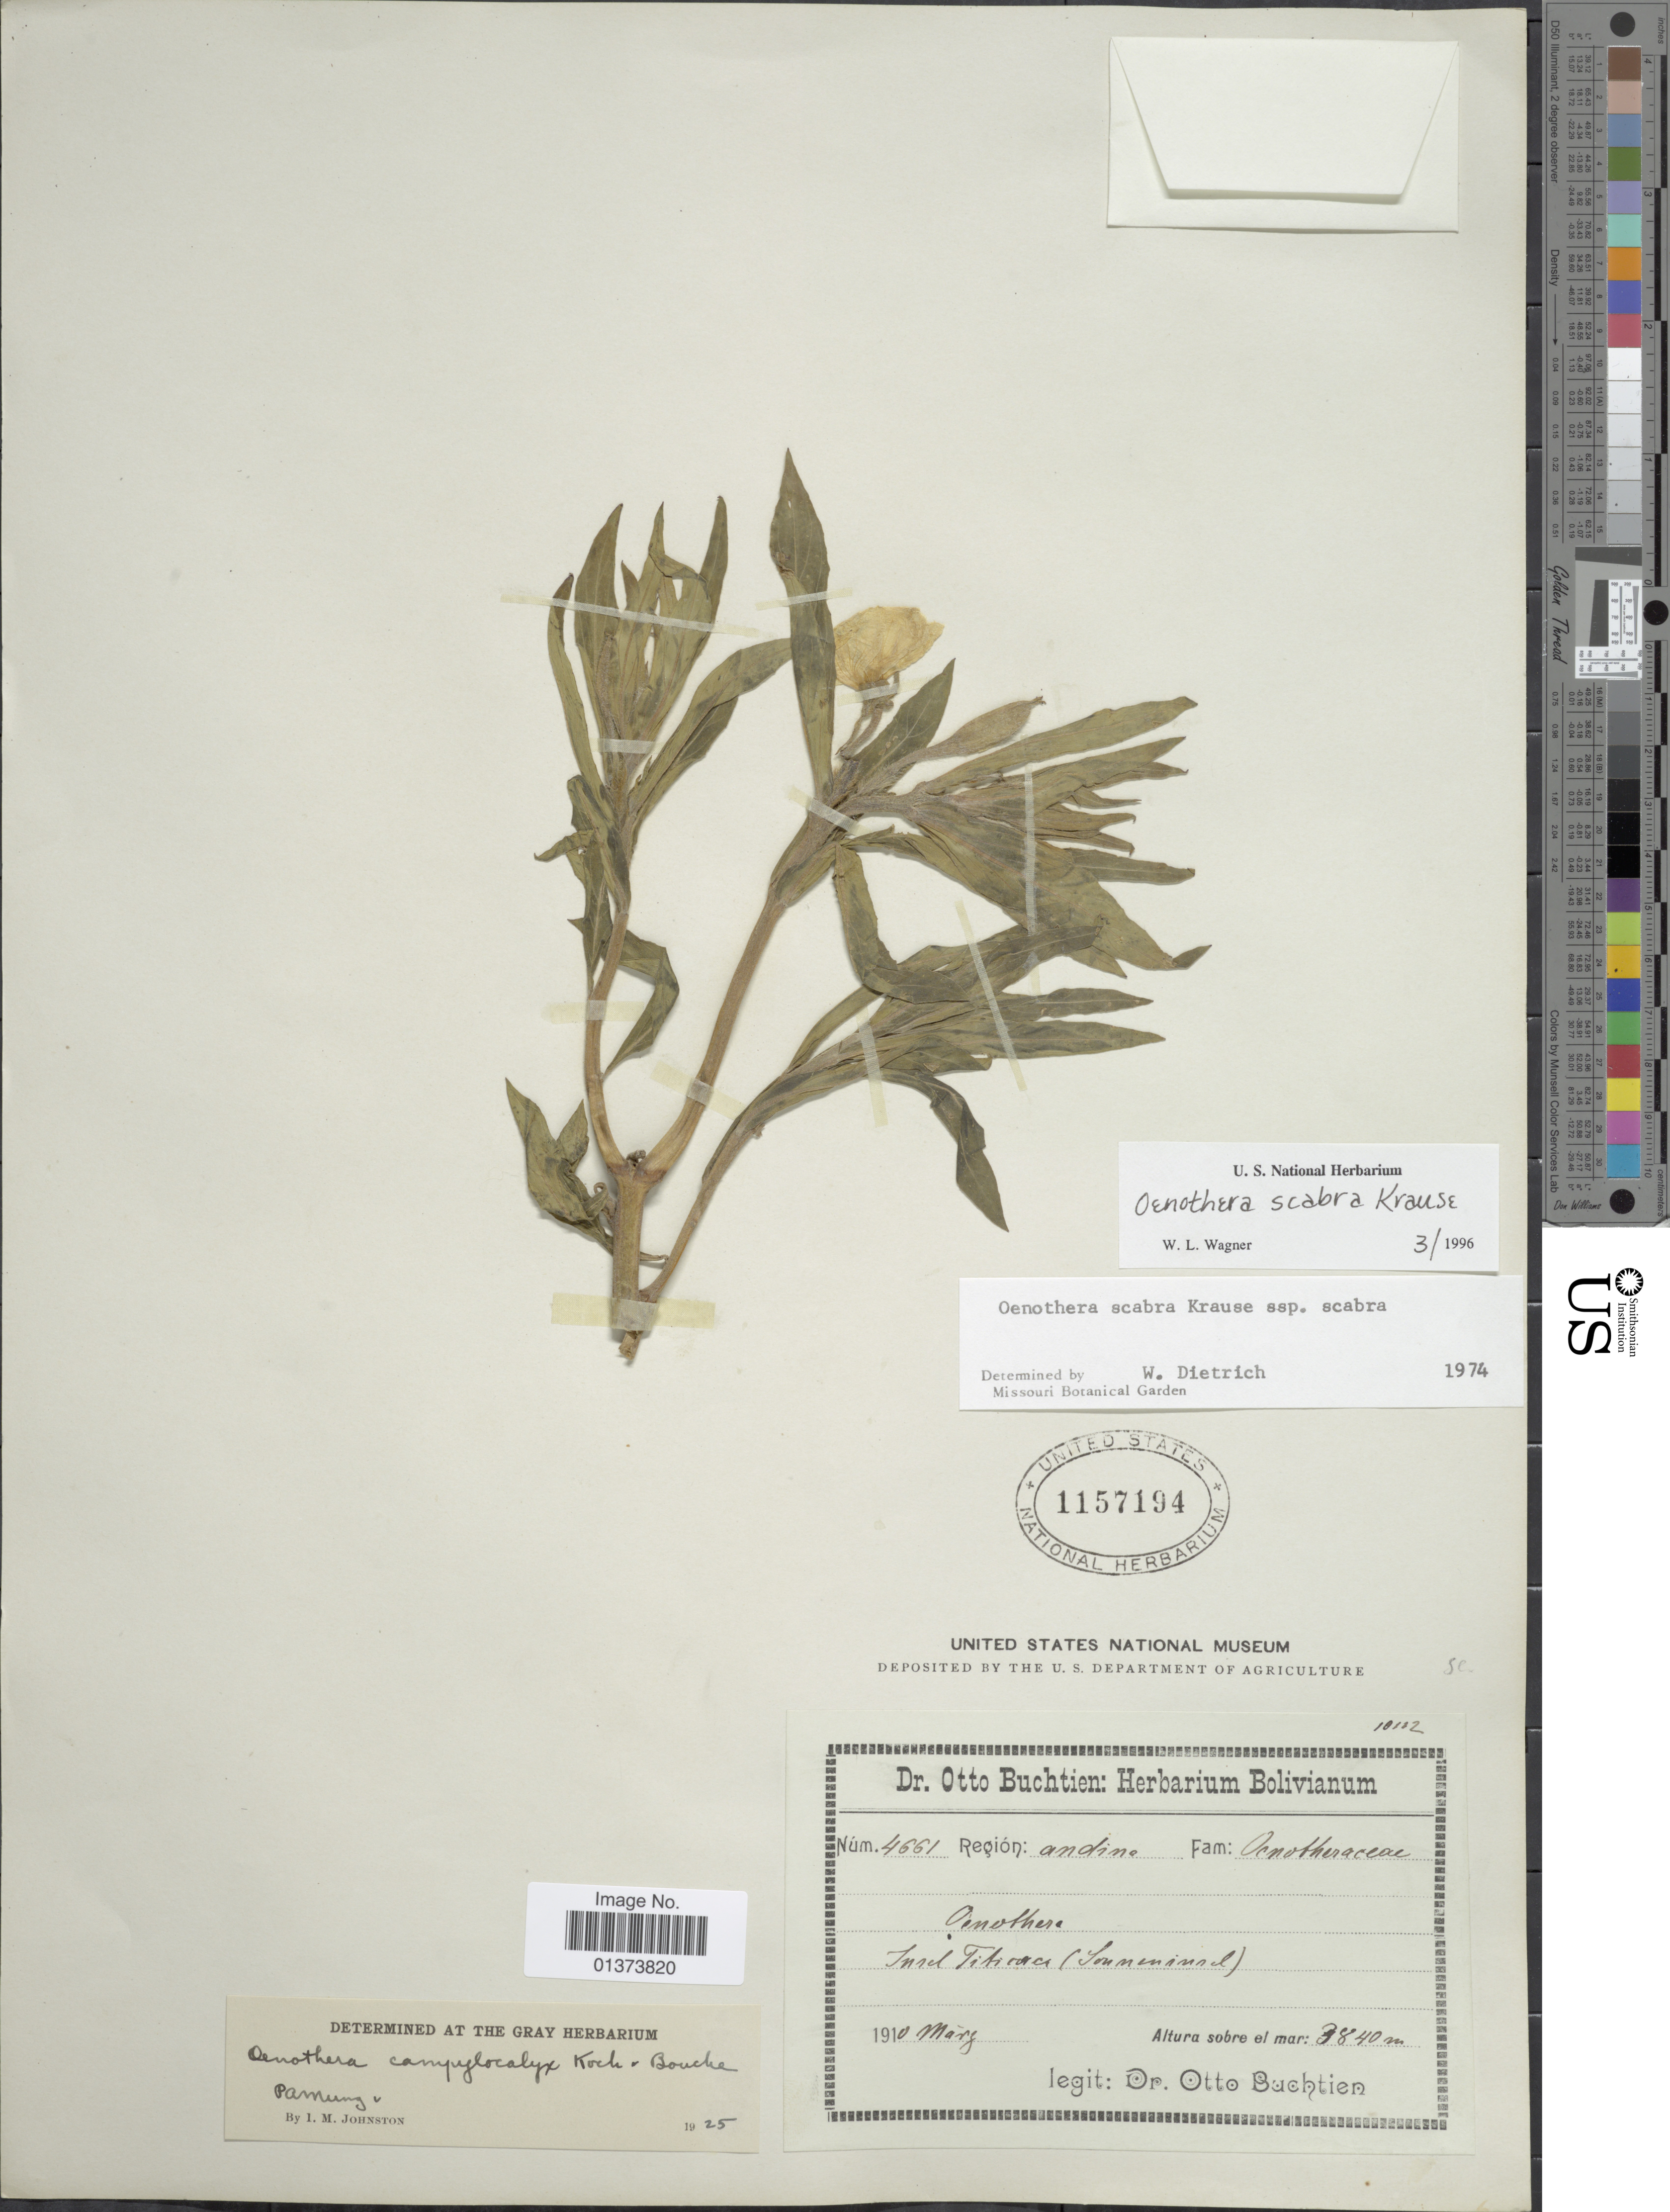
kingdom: Plantae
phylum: Tracheophyta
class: Magnoliopsida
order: Myrtales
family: Onagraceae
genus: Oenothera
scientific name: Oenothera scabra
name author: Krause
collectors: O. Buchtien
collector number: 4661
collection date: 1910-03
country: Bolivia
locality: Región: Andina, Insel Titicaca (Sonneninsel)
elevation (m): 3840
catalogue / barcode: US 1157194